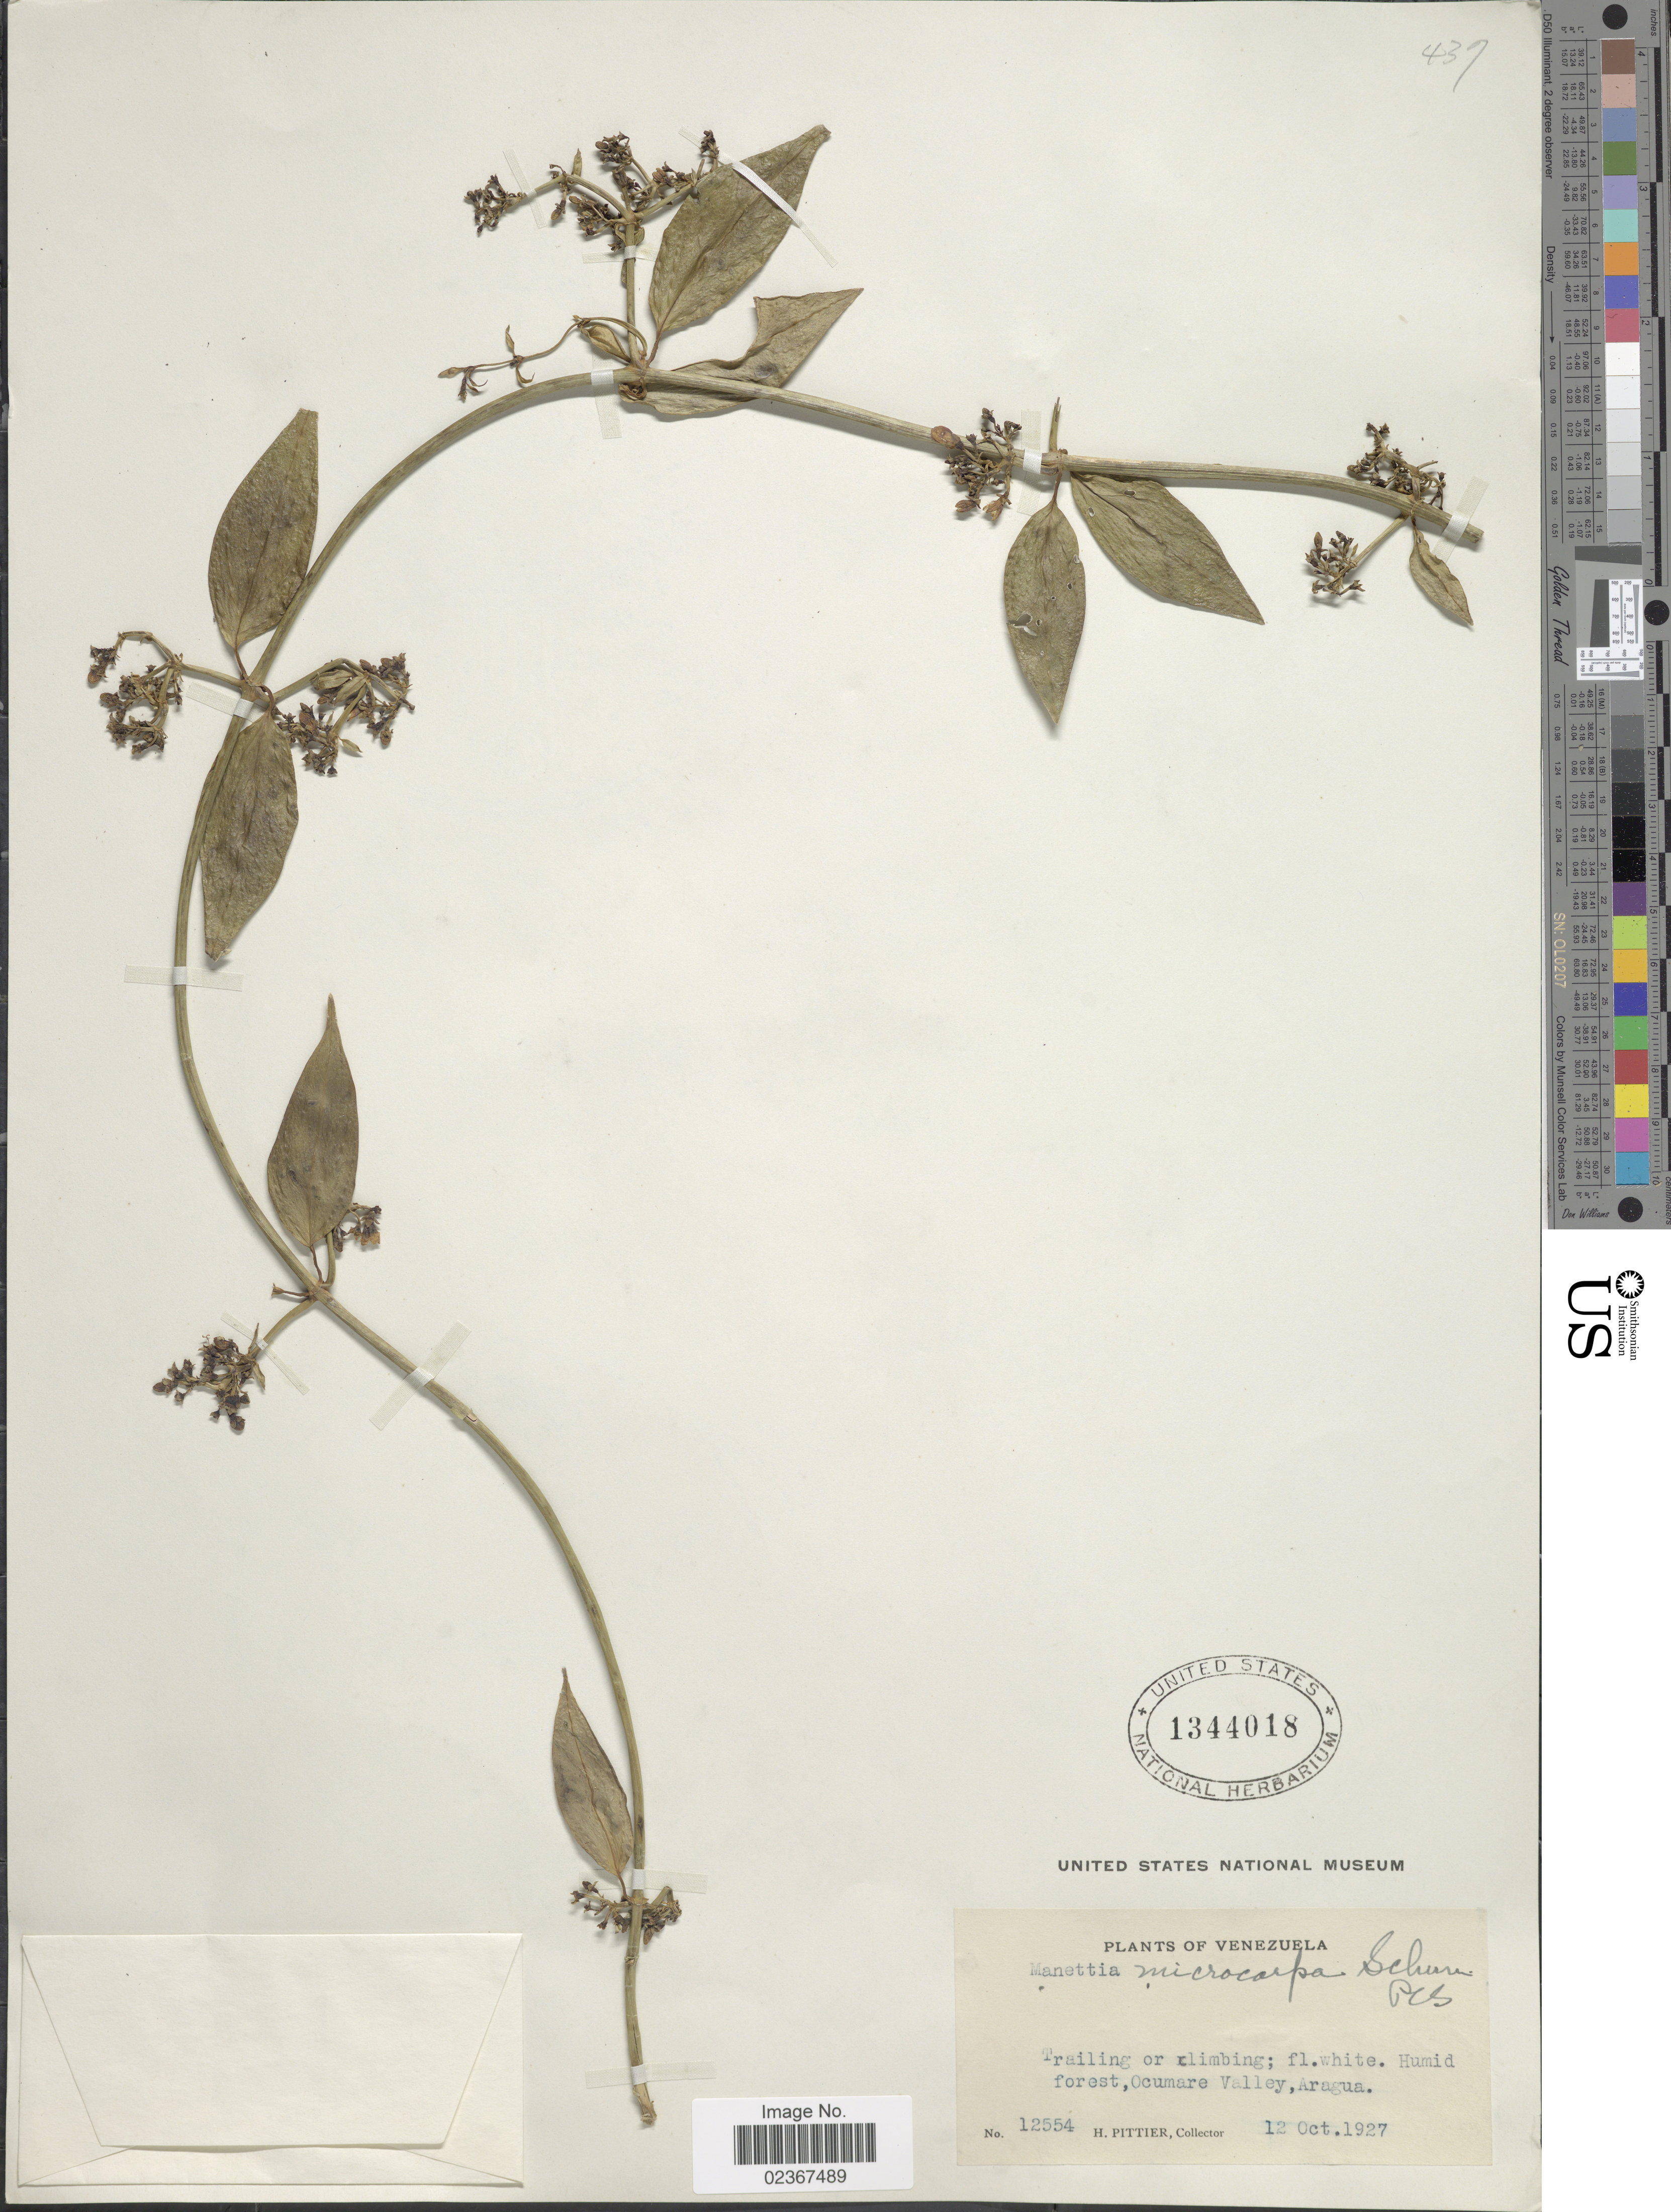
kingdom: Plantae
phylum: Tracheophyta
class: Magnoliopsida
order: Gentianales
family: Rubiaceae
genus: Manettia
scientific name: Manettia microcarpa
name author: K. Schum.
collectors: H. F. Pittier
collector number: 12554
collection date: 1927-10-12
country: Venezuela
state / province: Aragua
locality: Humid forest, Ocumare Valley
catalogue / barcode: US 1344018